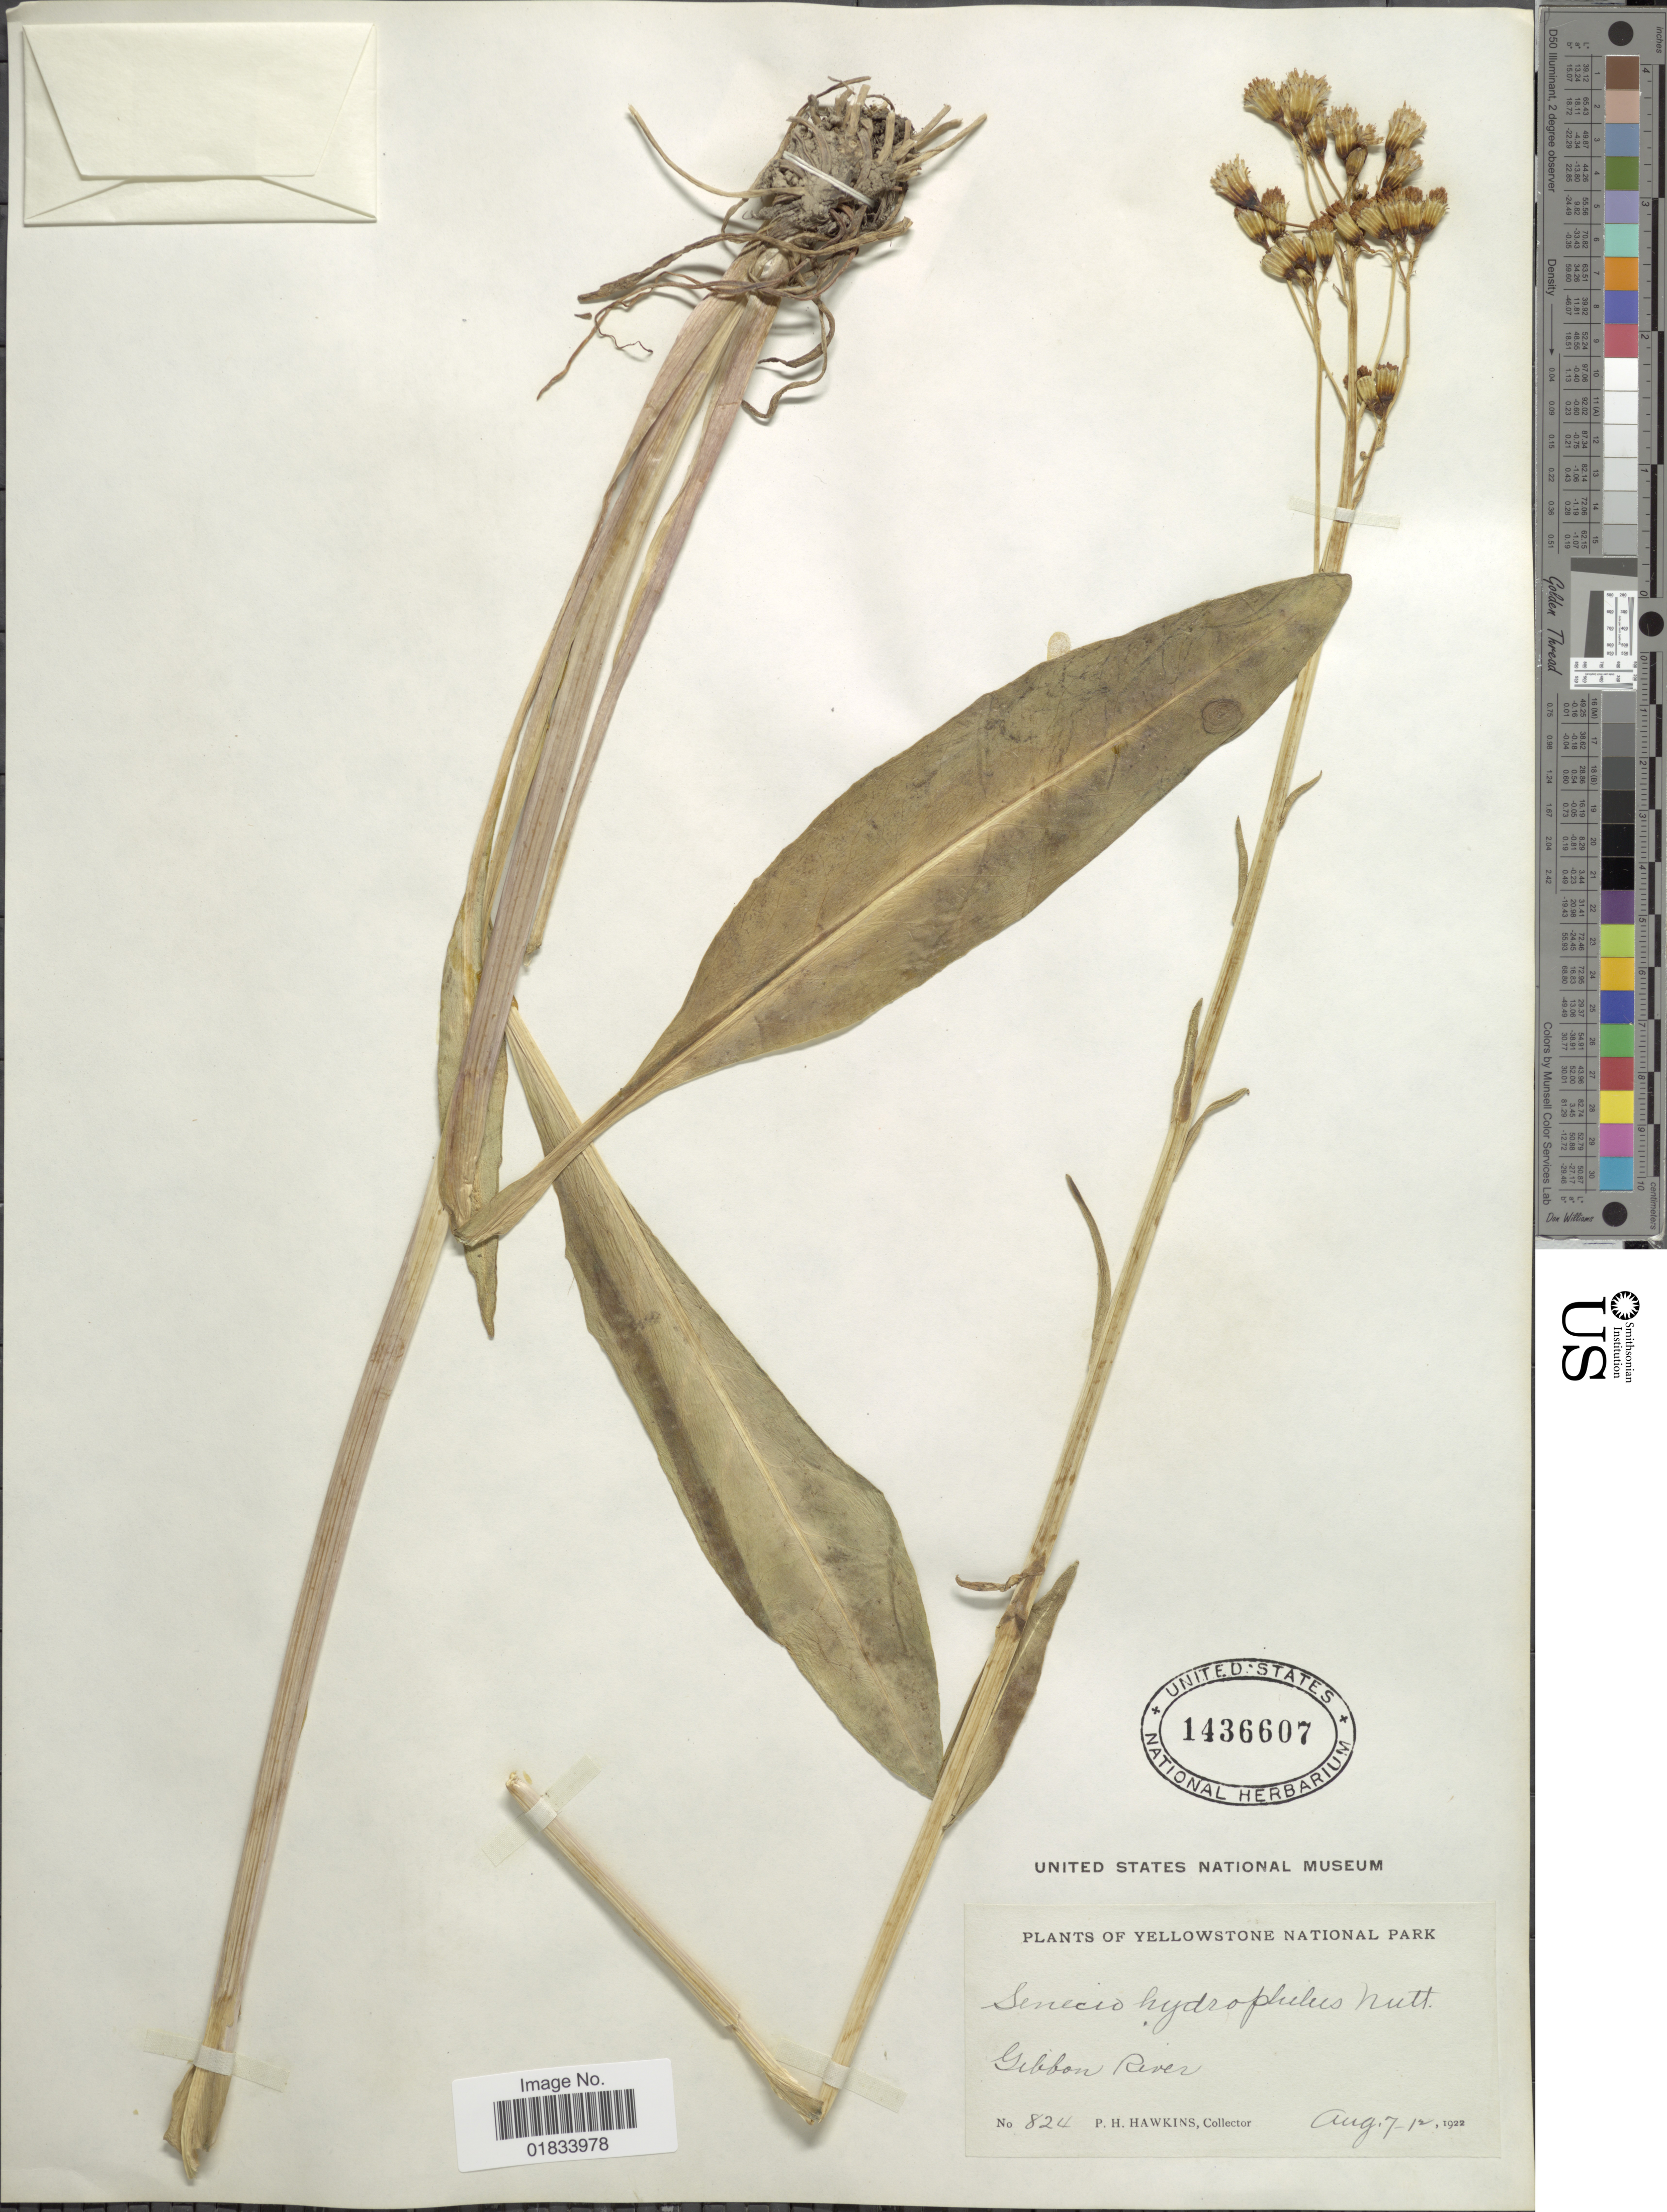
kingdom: Plantae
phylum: Tracheophyta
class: Magnoliopsida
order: Asterales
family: Asteraceae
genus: Senecio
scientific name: Senecio hydrophilus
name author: Nutt.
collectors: P. Hawkins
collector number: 824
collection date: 1922-08-07/1922-08-12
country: United States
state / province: Wyoming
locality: Yellowstone National Park, Gibbon River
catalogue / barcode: US 1436607